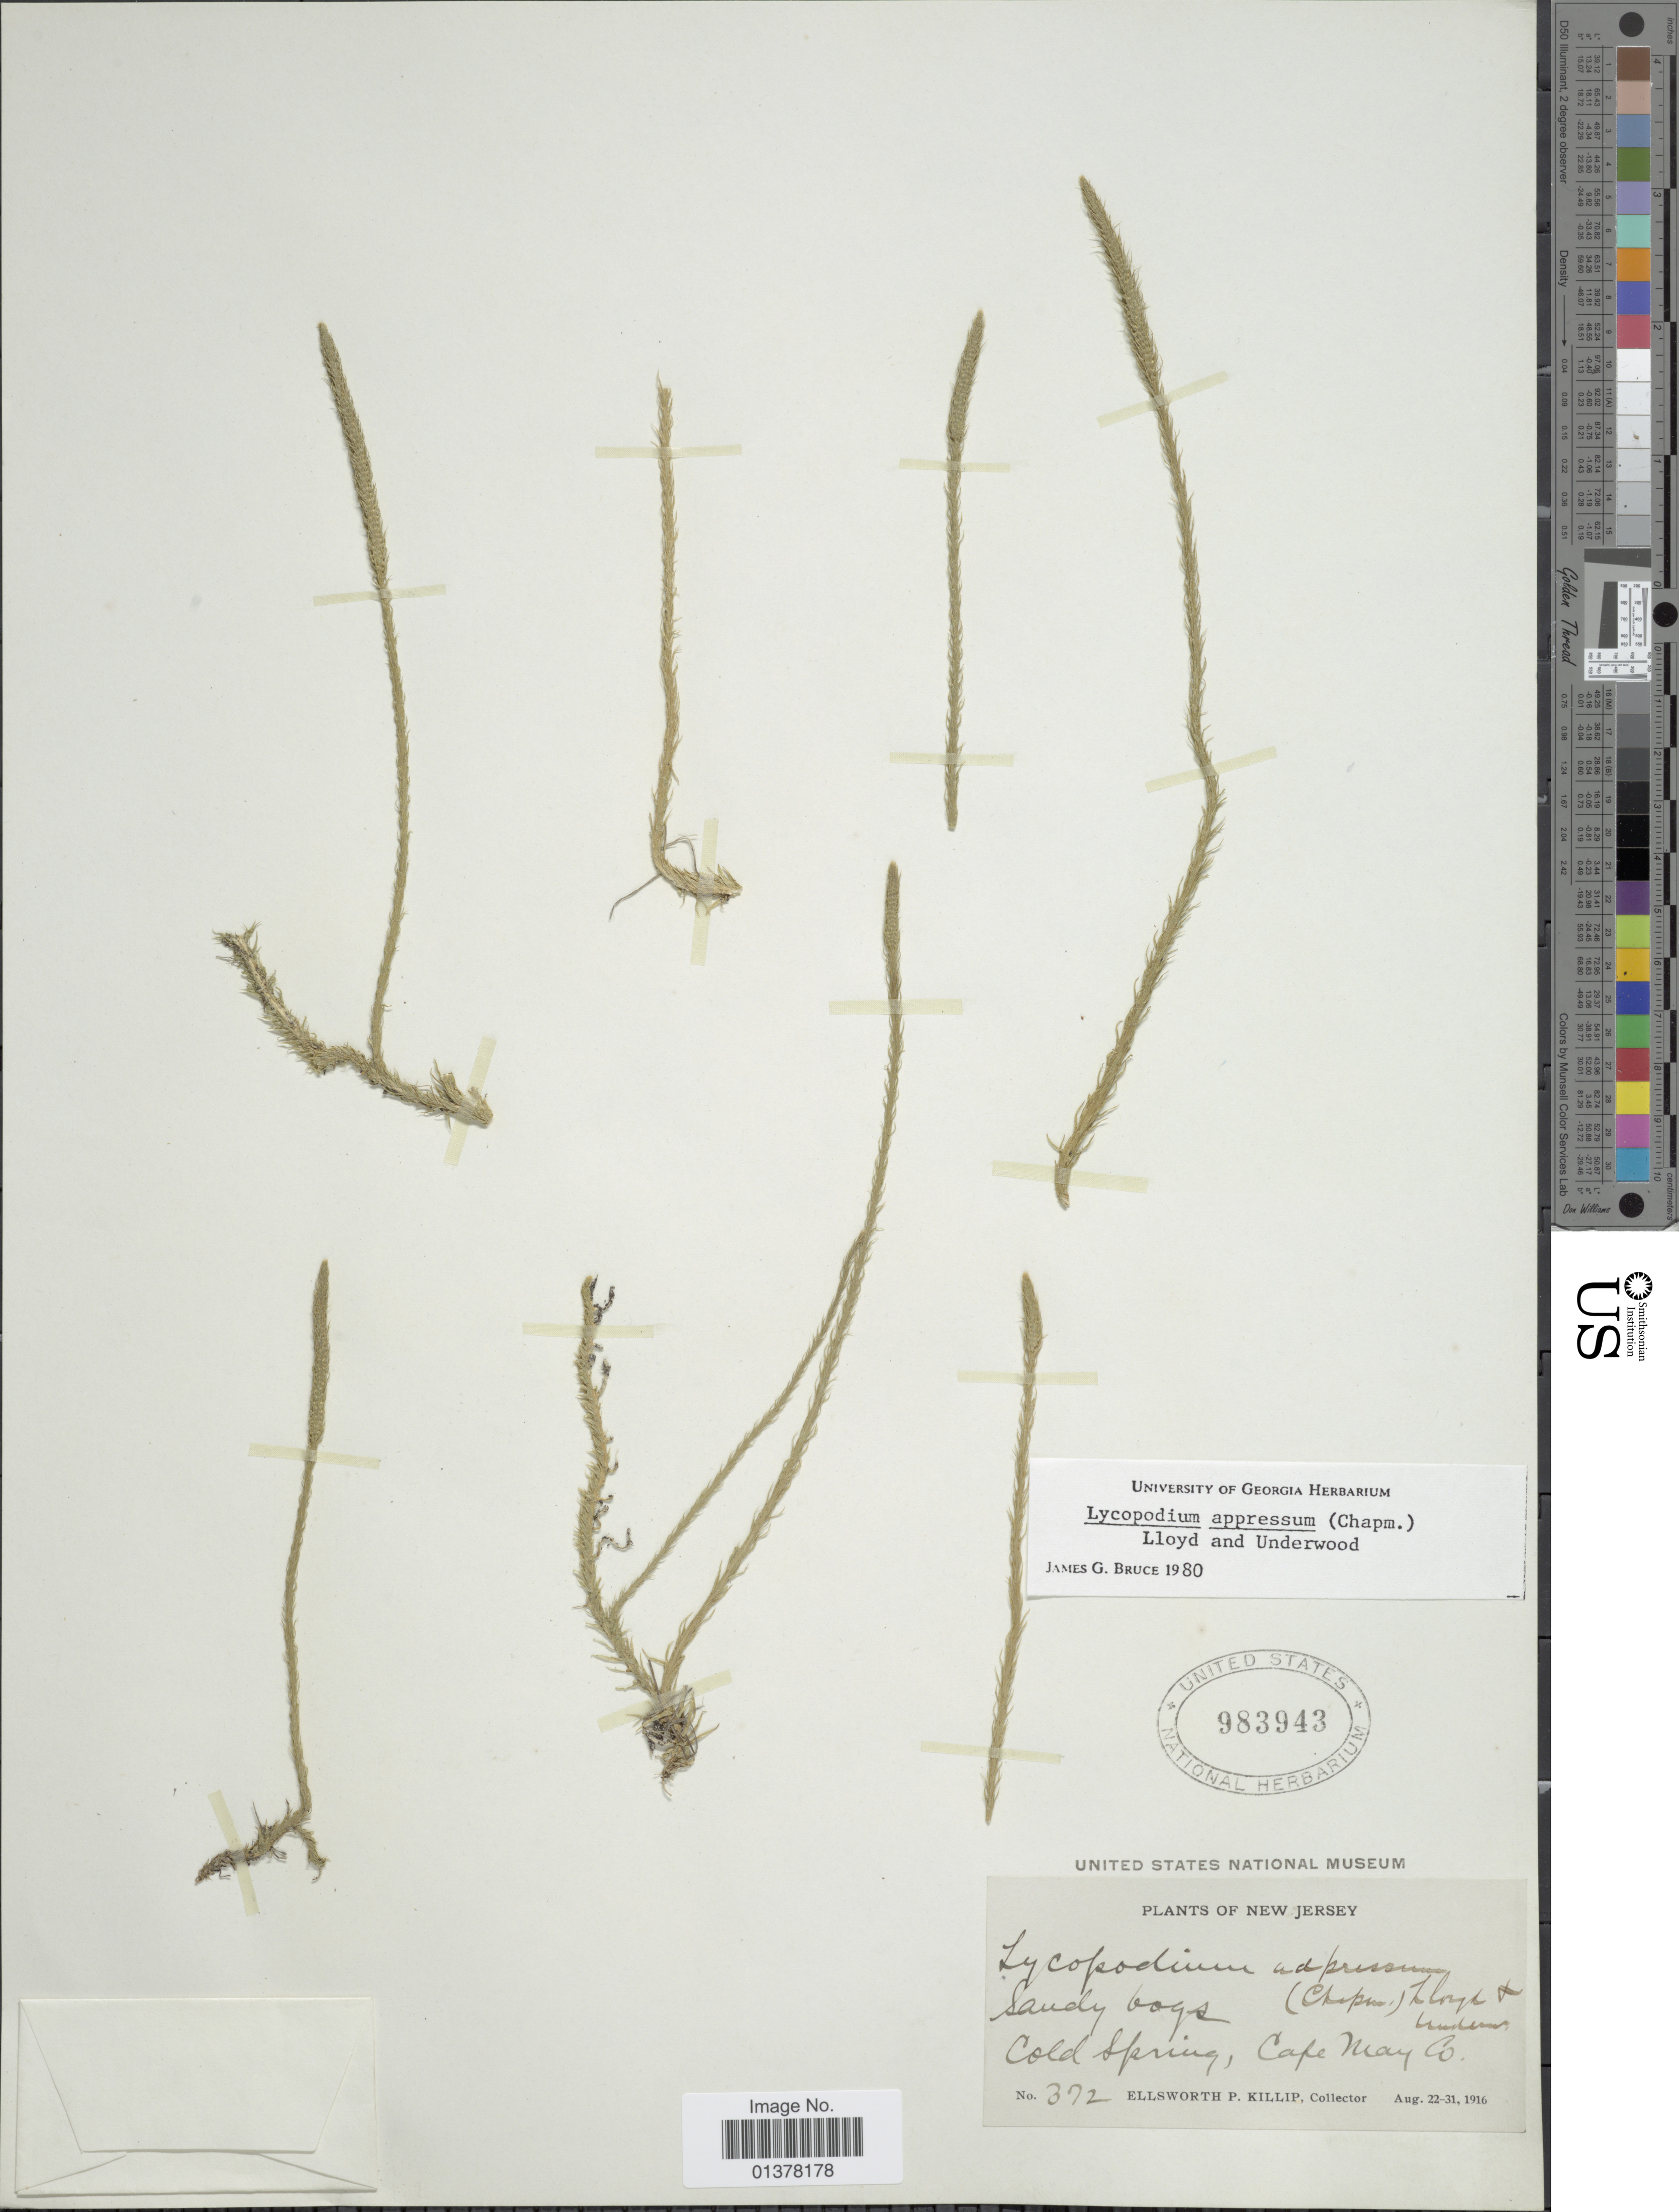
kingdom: Plantae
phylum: Tracheophyta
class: Lycopodiopsida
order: Lycopodiales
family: Lycopodiaceae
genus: Lycopodiella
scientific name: Lycopodiella appressa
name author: (Chapm.) Cranfill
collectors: E. P. Killip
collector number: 372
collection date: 1916-08-22/1916-08-31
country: United States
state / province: New Jersey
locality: Sandy bogs, Cold Springs, Cap May Co.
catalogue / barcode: US 983943